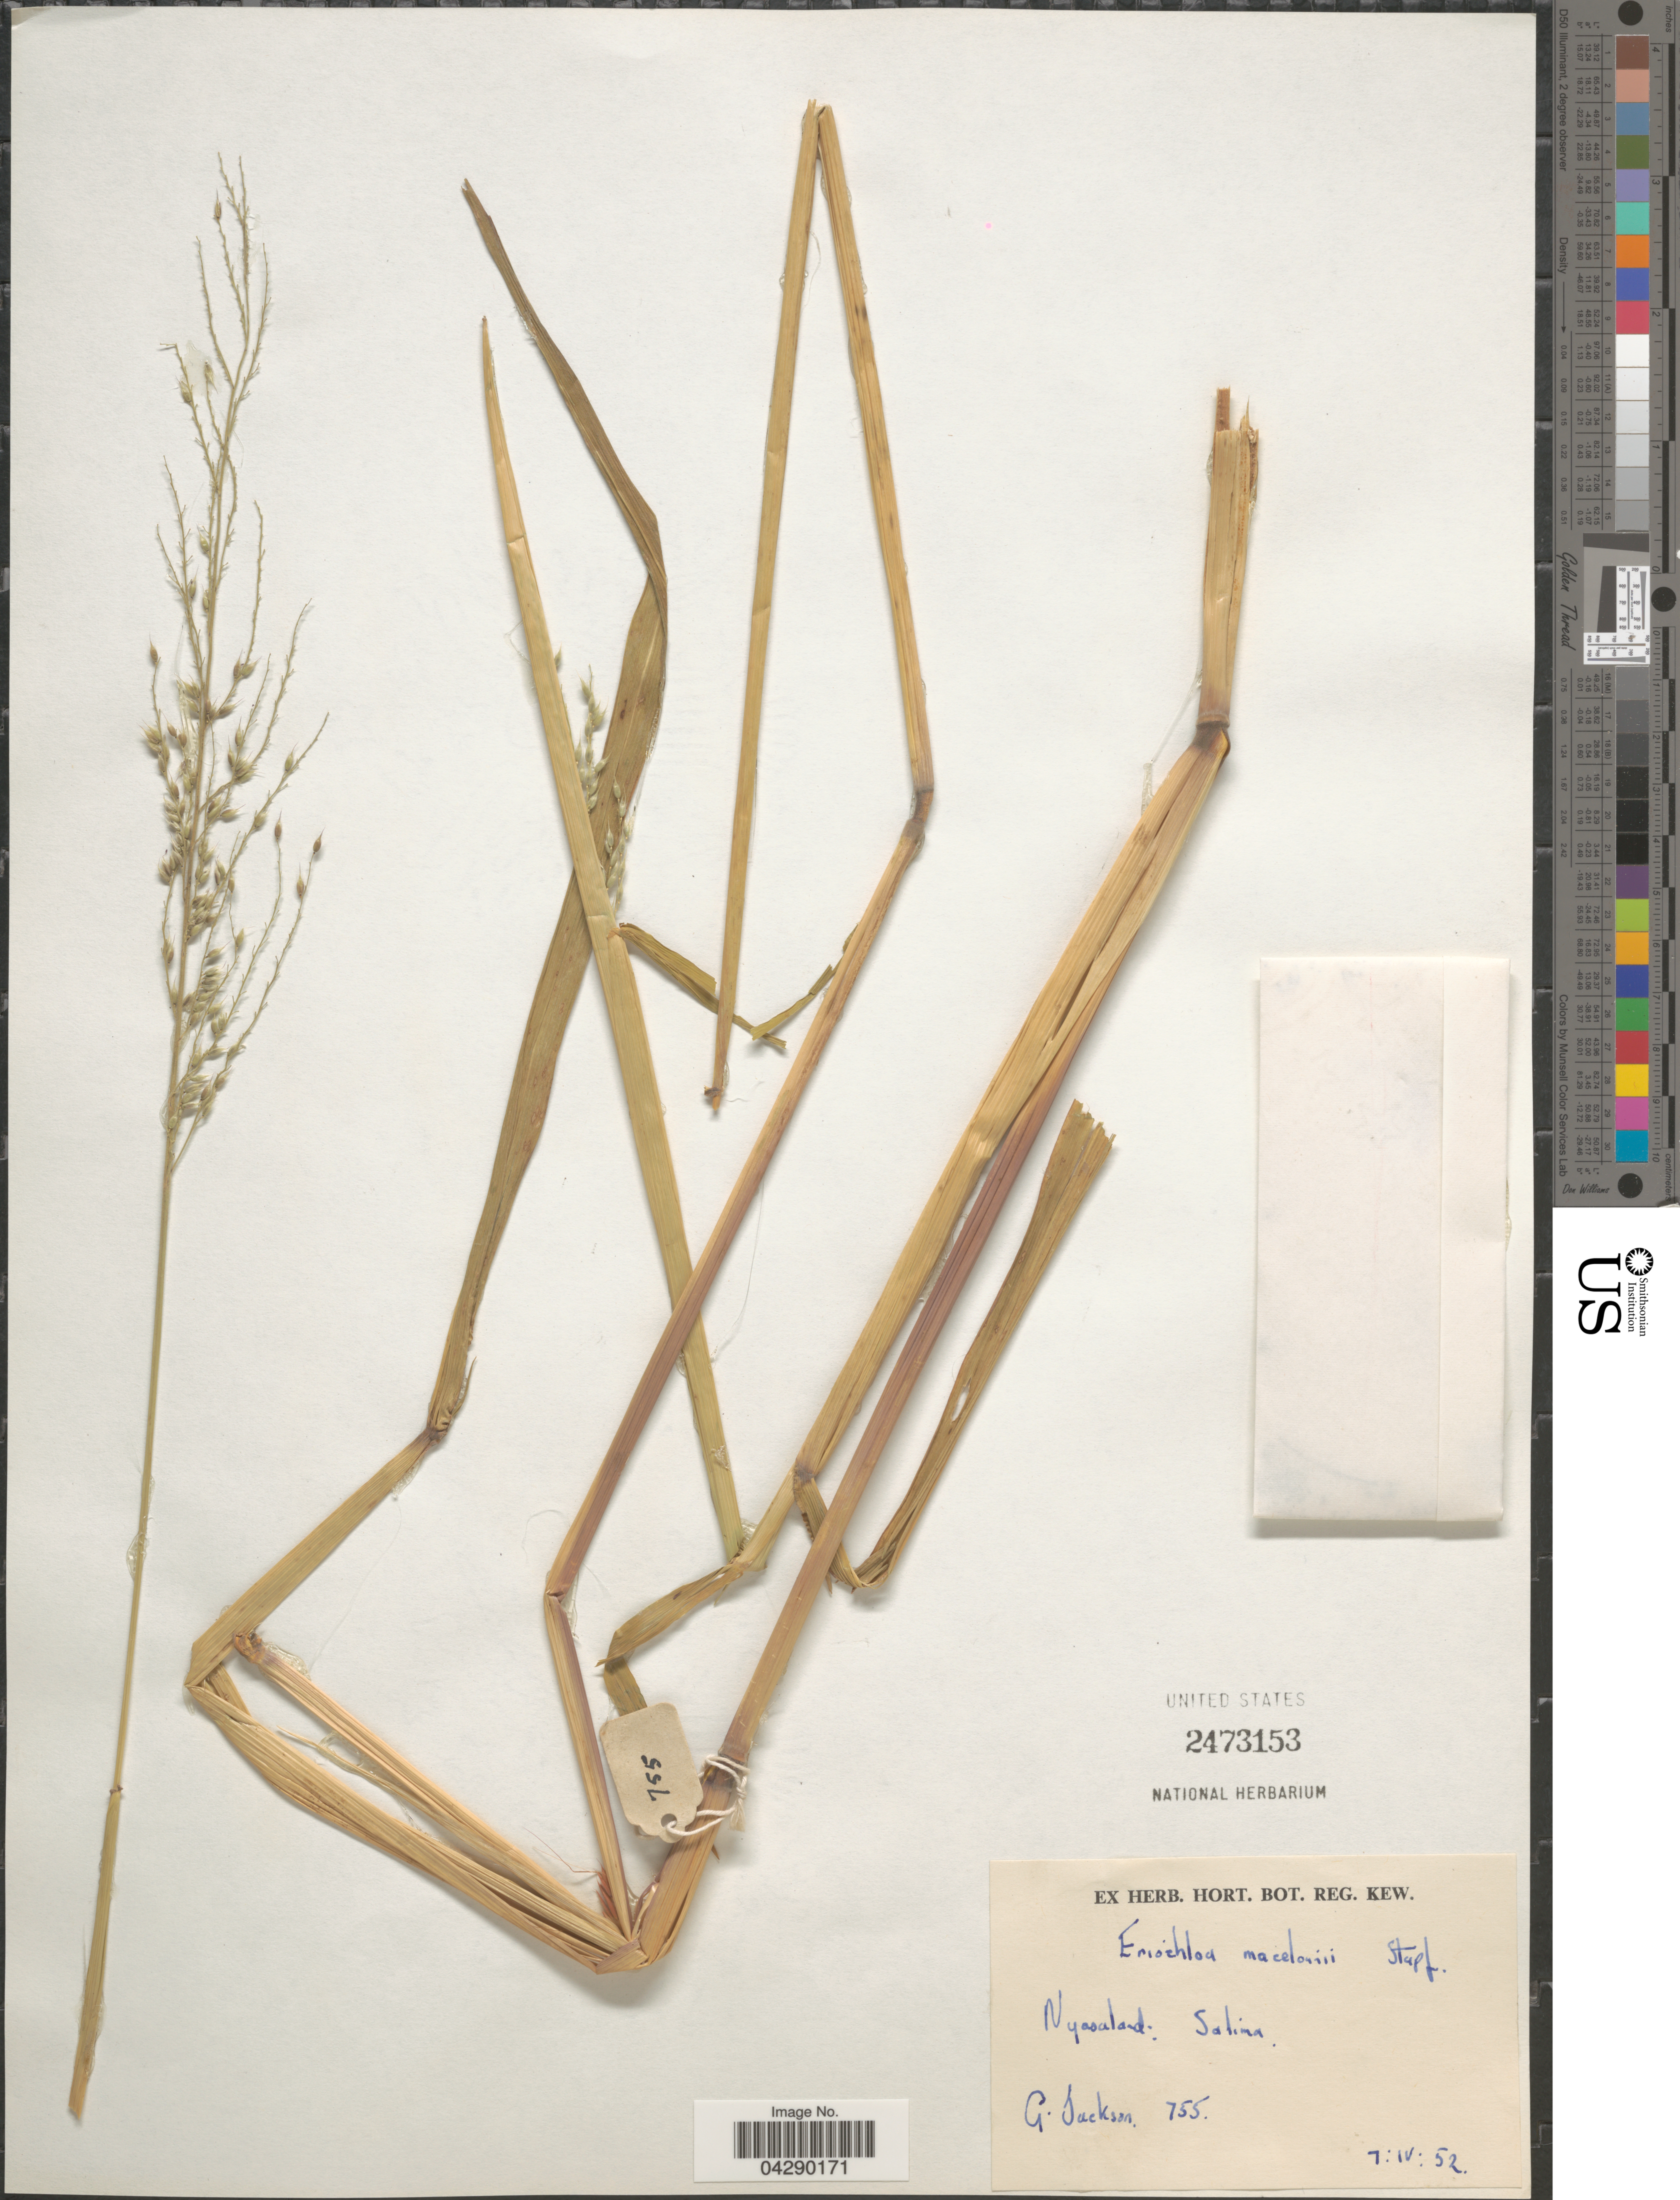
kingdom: Plantae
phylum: Tracheophyta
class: Liliopsida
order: Poales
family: Poaceae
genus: Eriochloa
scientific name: Eriochloa macclounii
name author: Stapf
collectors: G. Jackson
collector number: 755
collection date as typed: Transcribed d/m/y: 7/4/52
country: Malawi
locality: Nyasaland. Salima.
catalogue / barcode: US 2473153